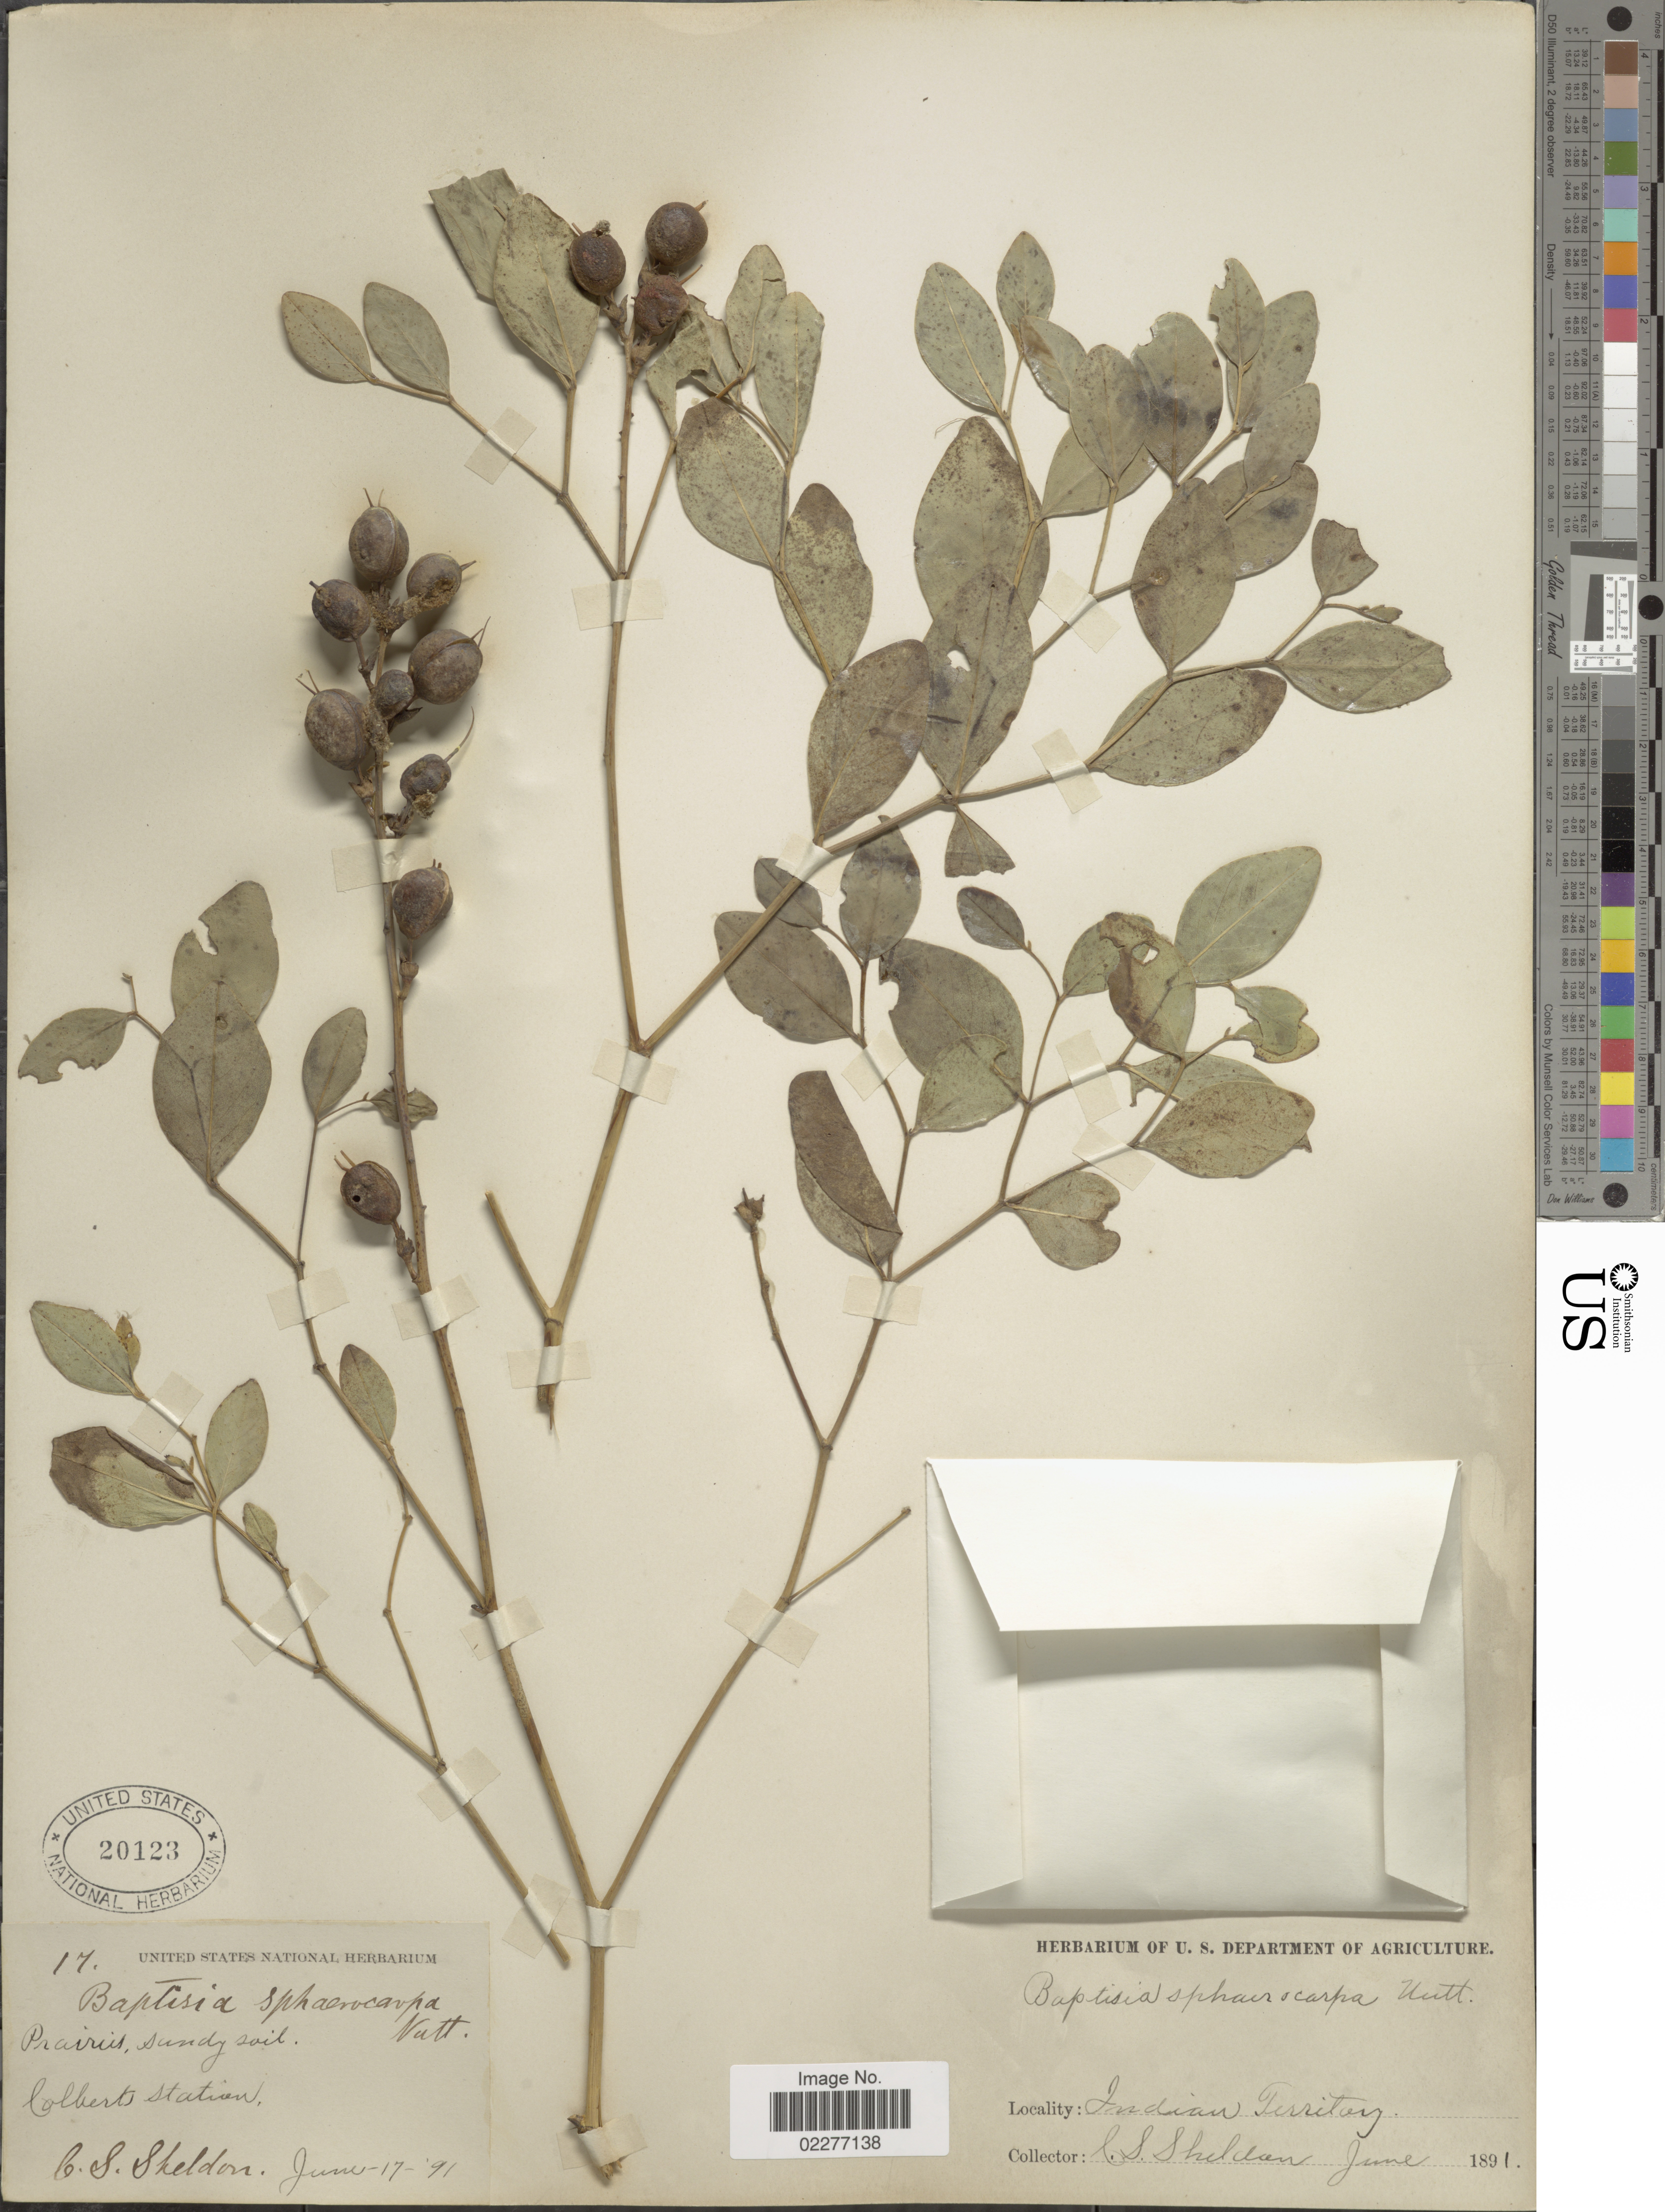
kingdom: Plantae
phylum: Tracheophyta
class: Magnoliopsida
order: Fabales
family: Fabaceae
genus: Baptisia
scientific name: Baptisia viridis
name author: Larisey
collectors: C. S. Sheldon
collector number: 17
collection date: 1891-06-17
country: United States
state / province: Oklahoma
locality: Prairies, sandy soil, Colberts station, Indian Territory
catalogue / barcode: US 20123